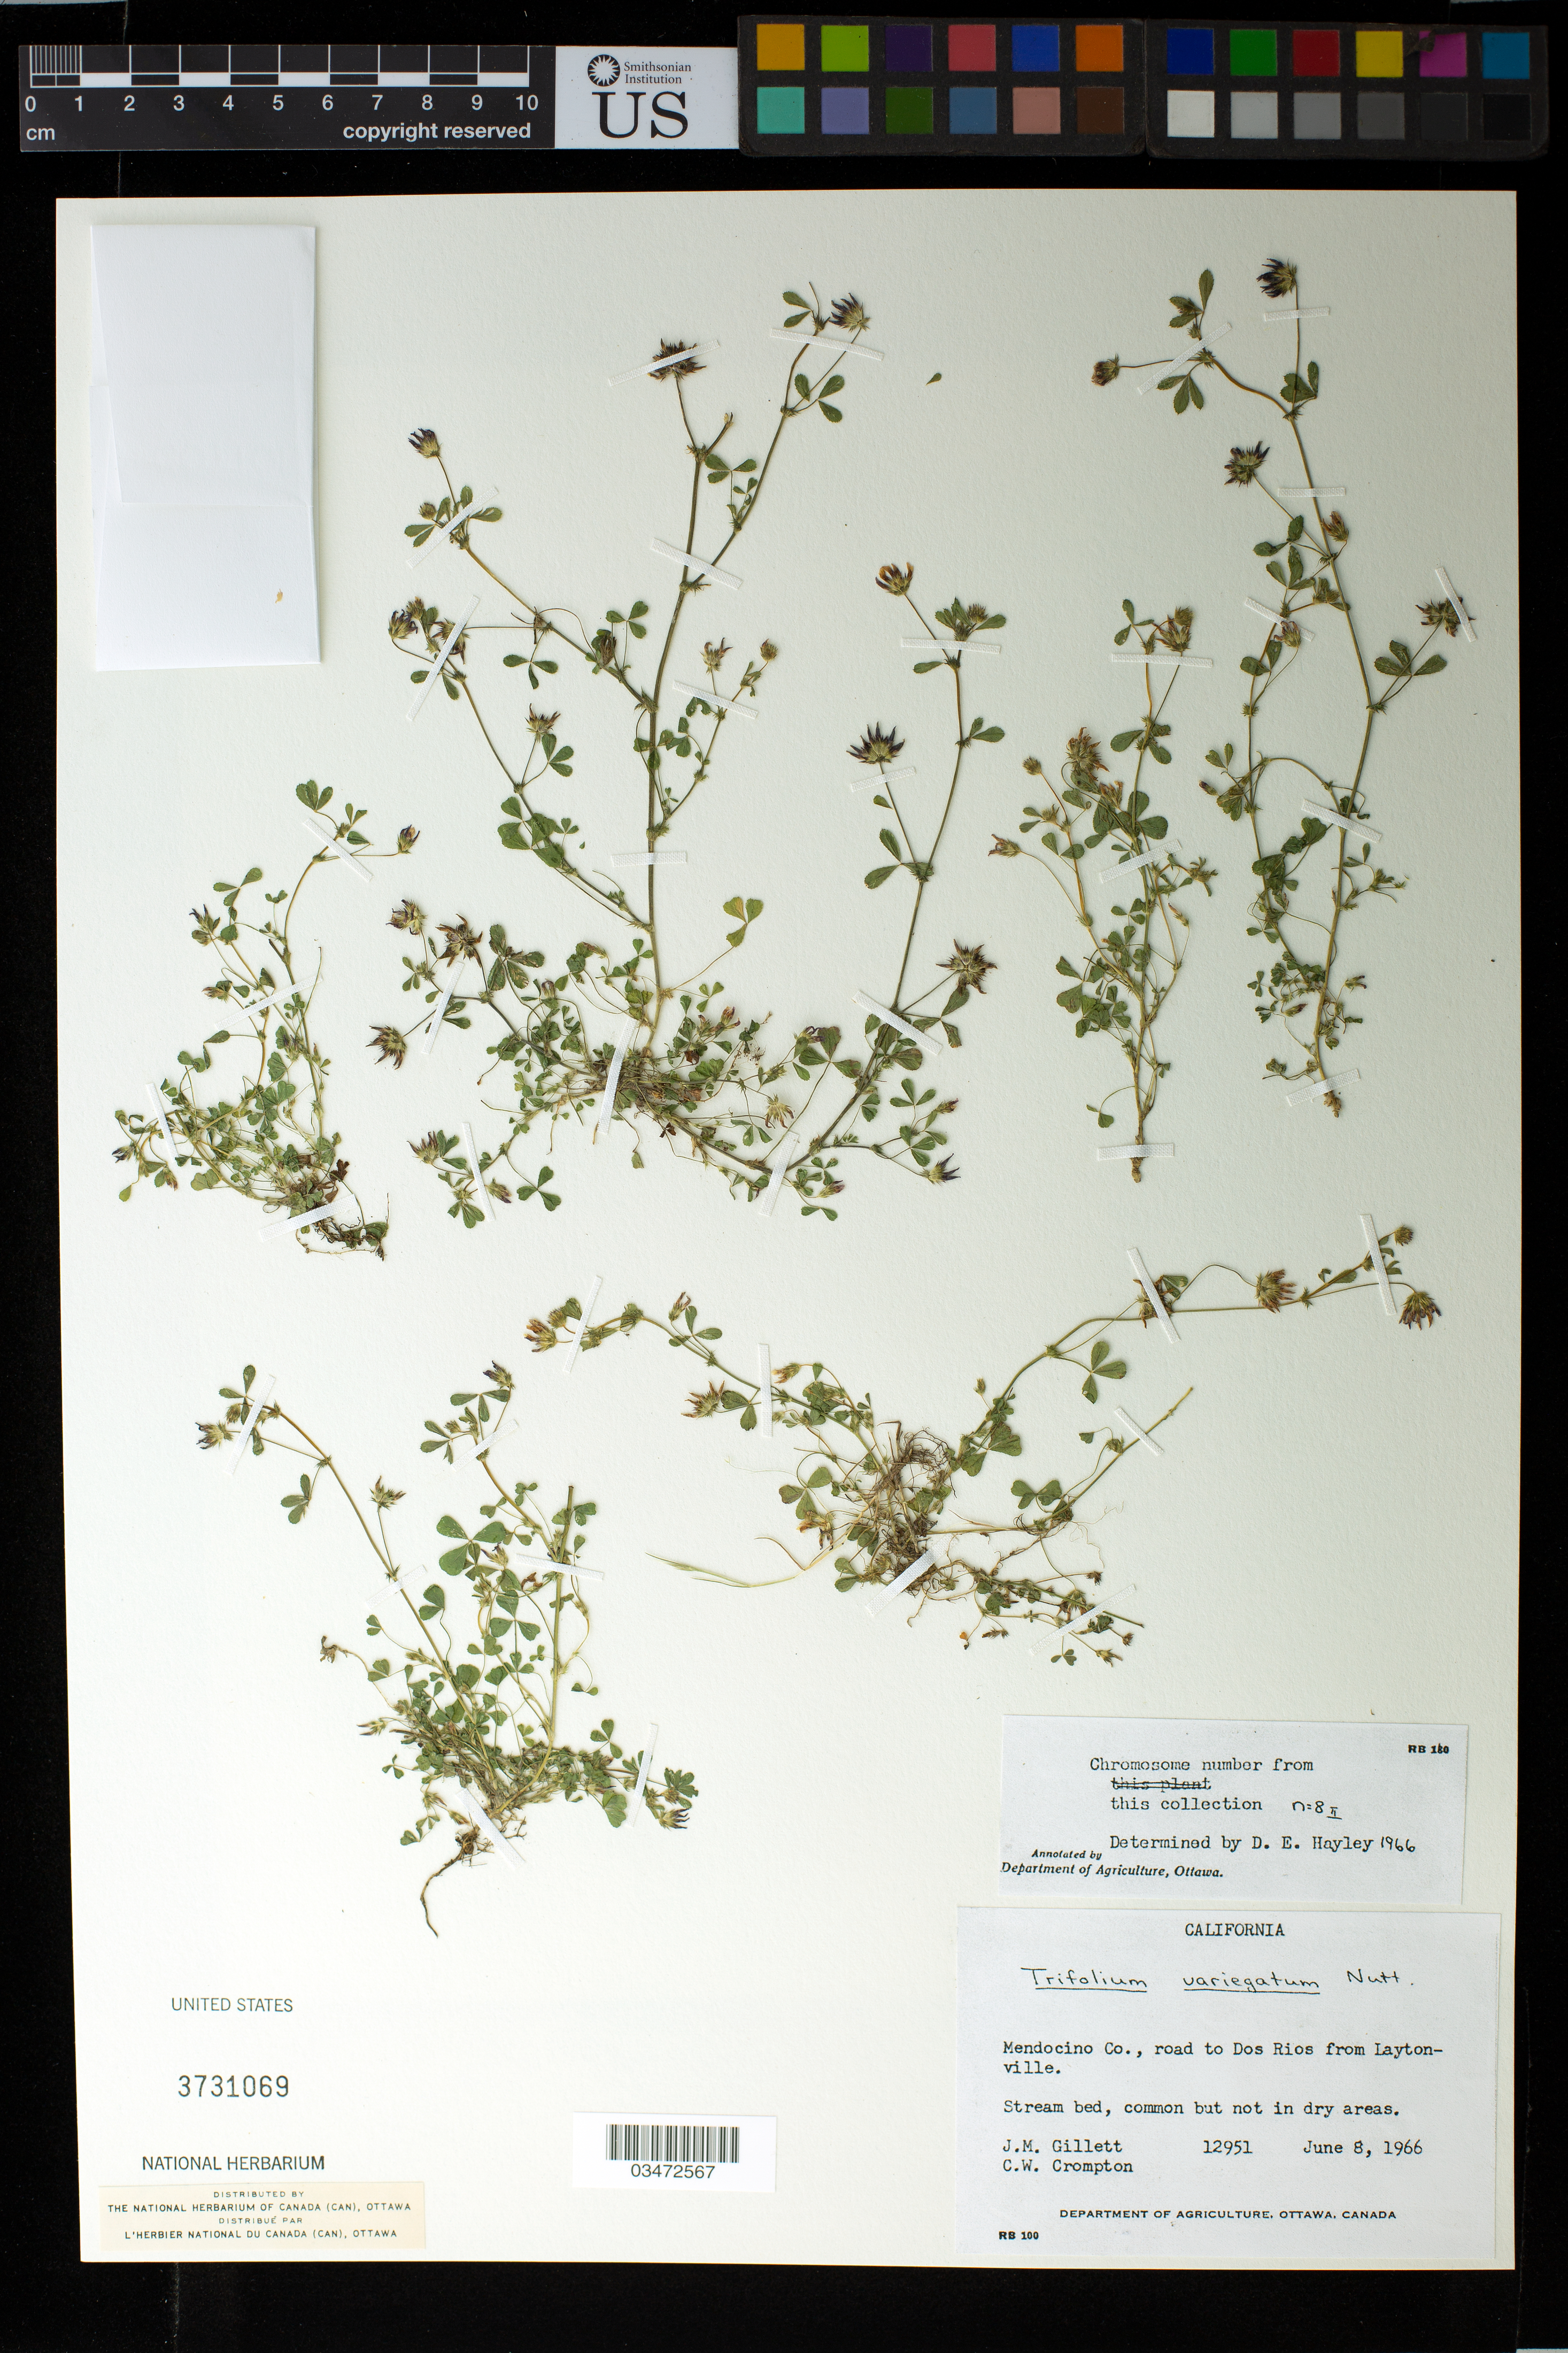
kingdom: Plantae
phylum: Tracheophyta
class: Magnoliopsida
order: Fabales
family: Fabaceae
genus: Trifolium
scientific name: Trifolium variegatum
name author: Nutt.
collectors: J. Gillett & C. W. Crompton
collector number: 12951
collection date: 1966-06-08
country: United States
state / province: California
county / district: Mendocino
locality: Mendocino Co., road to Dos Rios from Layton-ville.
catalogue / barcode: US 3731069